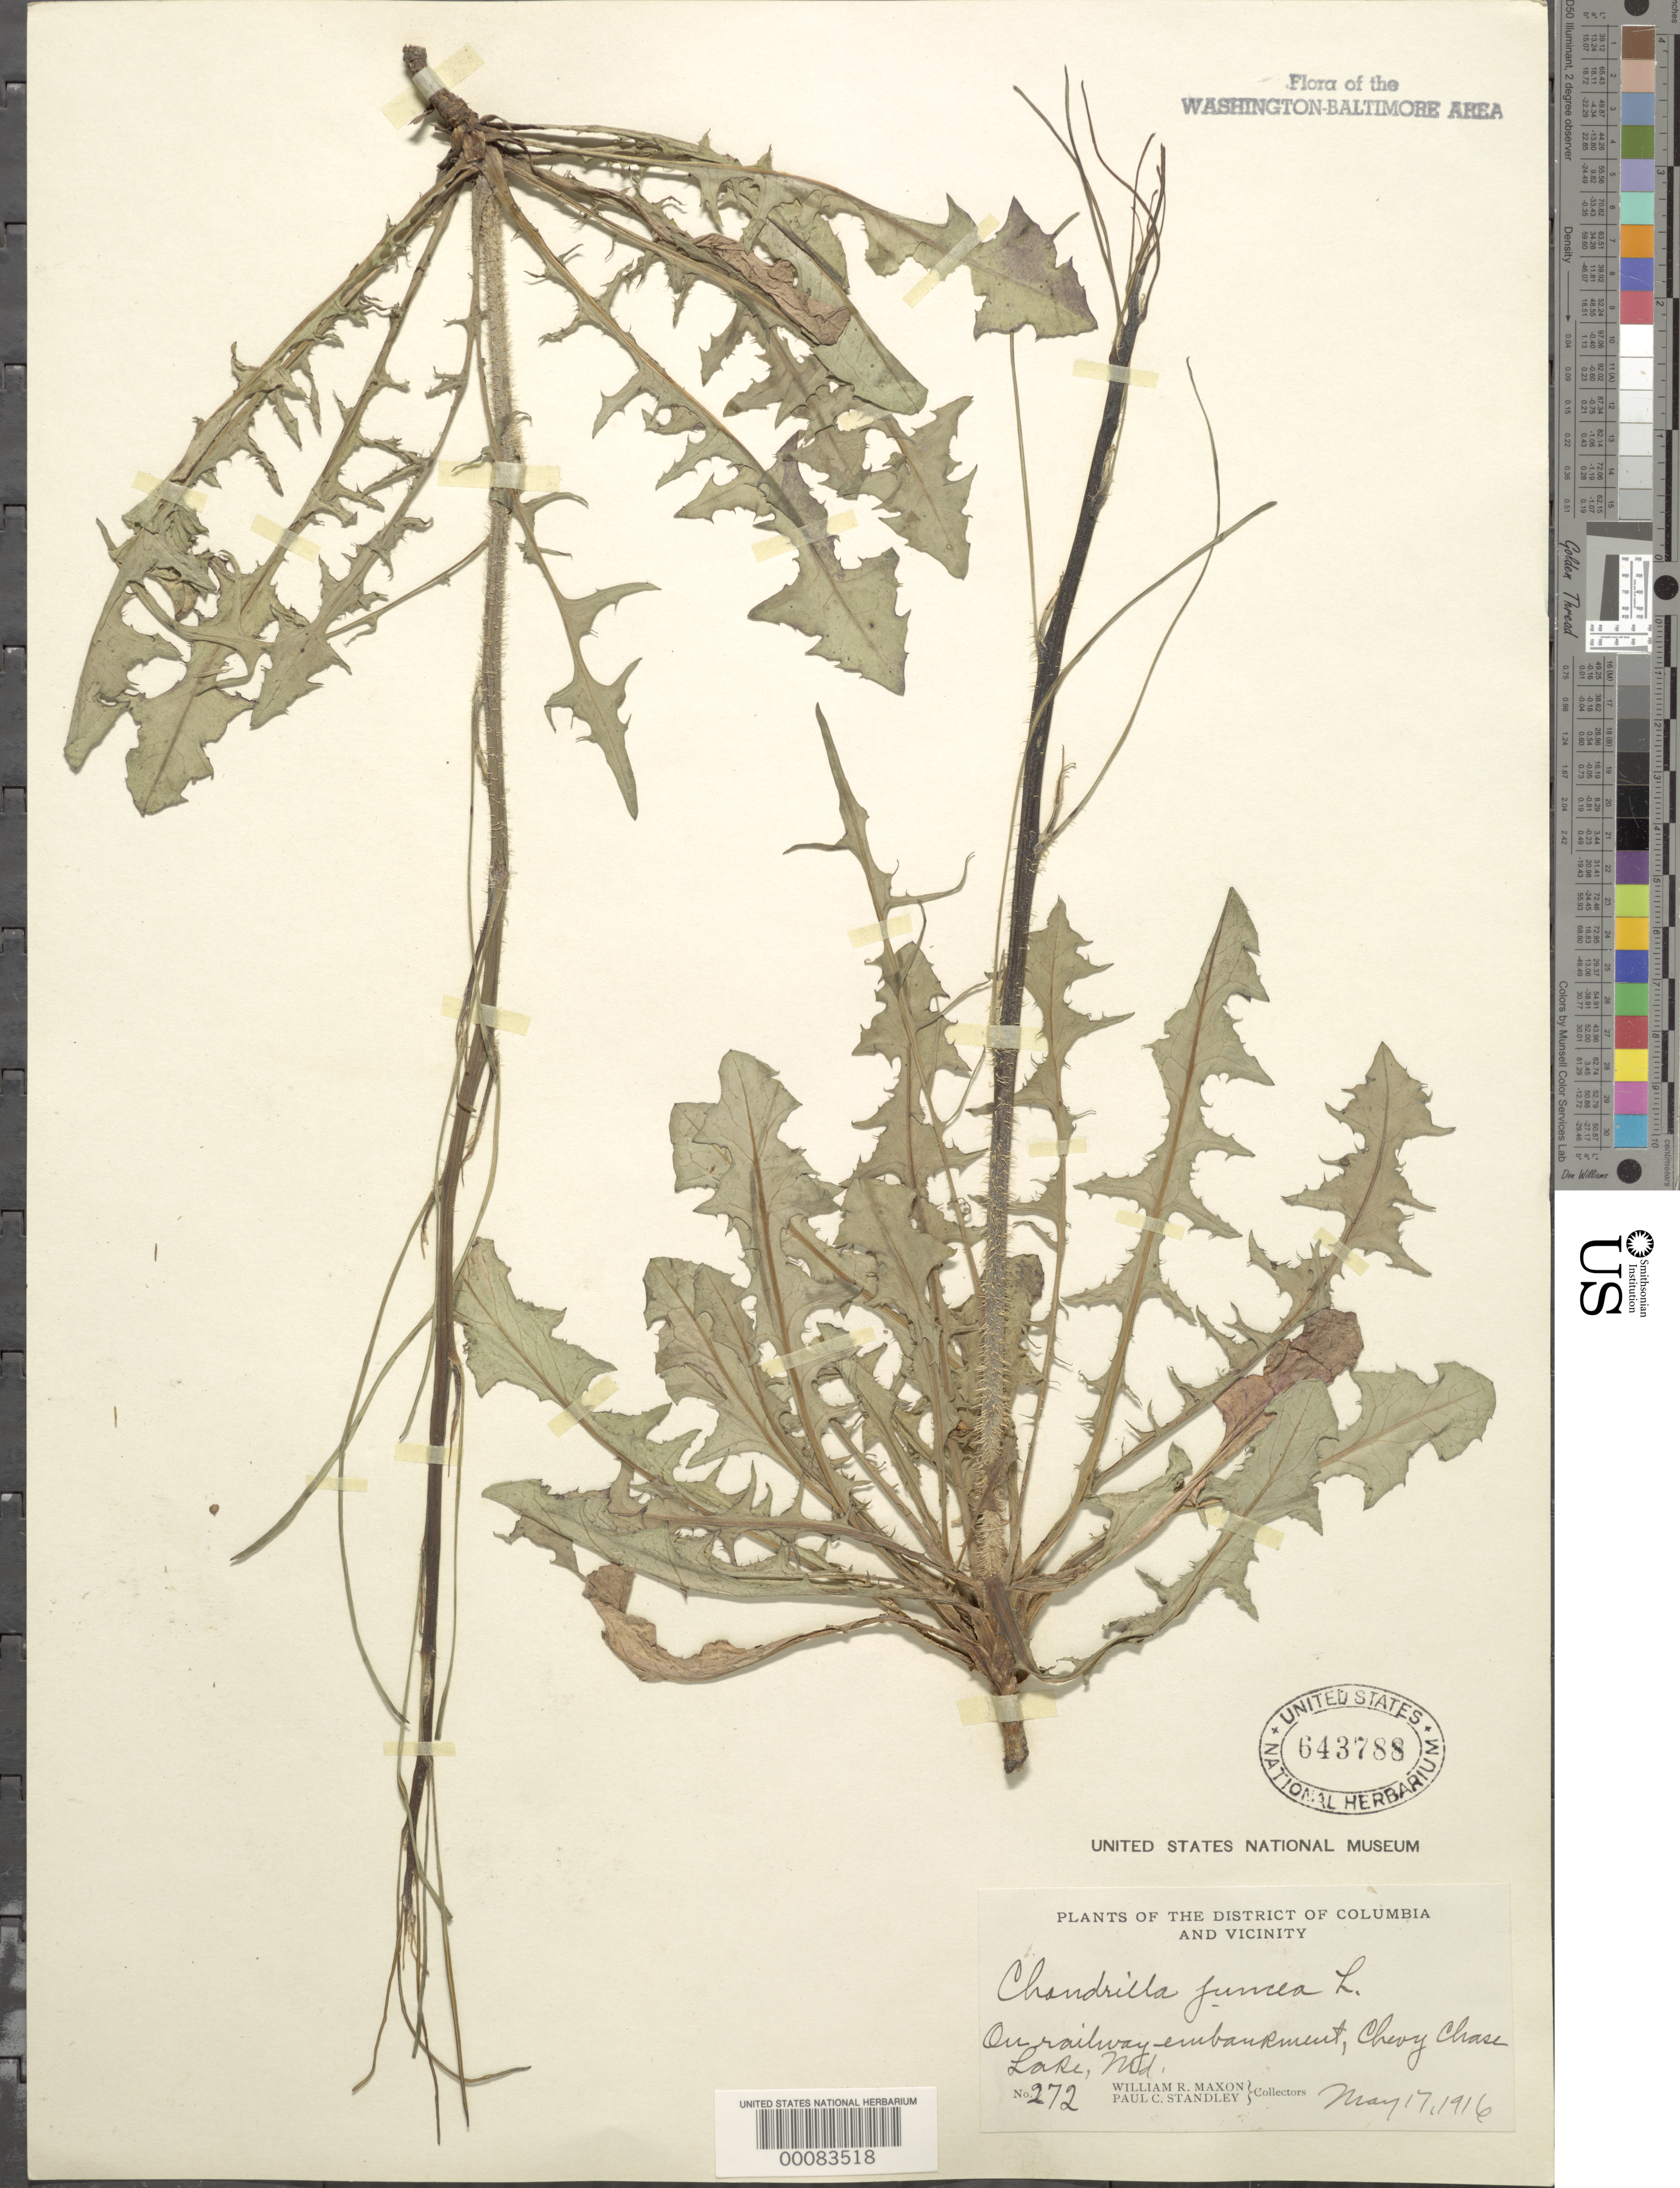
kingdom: Plantae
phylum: Tracheophyta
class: Magnoliopsida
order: Asterales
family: Asteraceae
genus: Chondrilla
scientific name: Chondrilla juncea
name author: L.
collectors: W. R. Maxon & P. C. Standley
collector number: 272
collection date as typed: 17 May 1916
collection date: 1916-05-17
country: United States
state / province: Maryland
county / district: Montgomery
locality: Chevy Chase Lake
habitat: Embankment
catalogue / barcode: US 643788